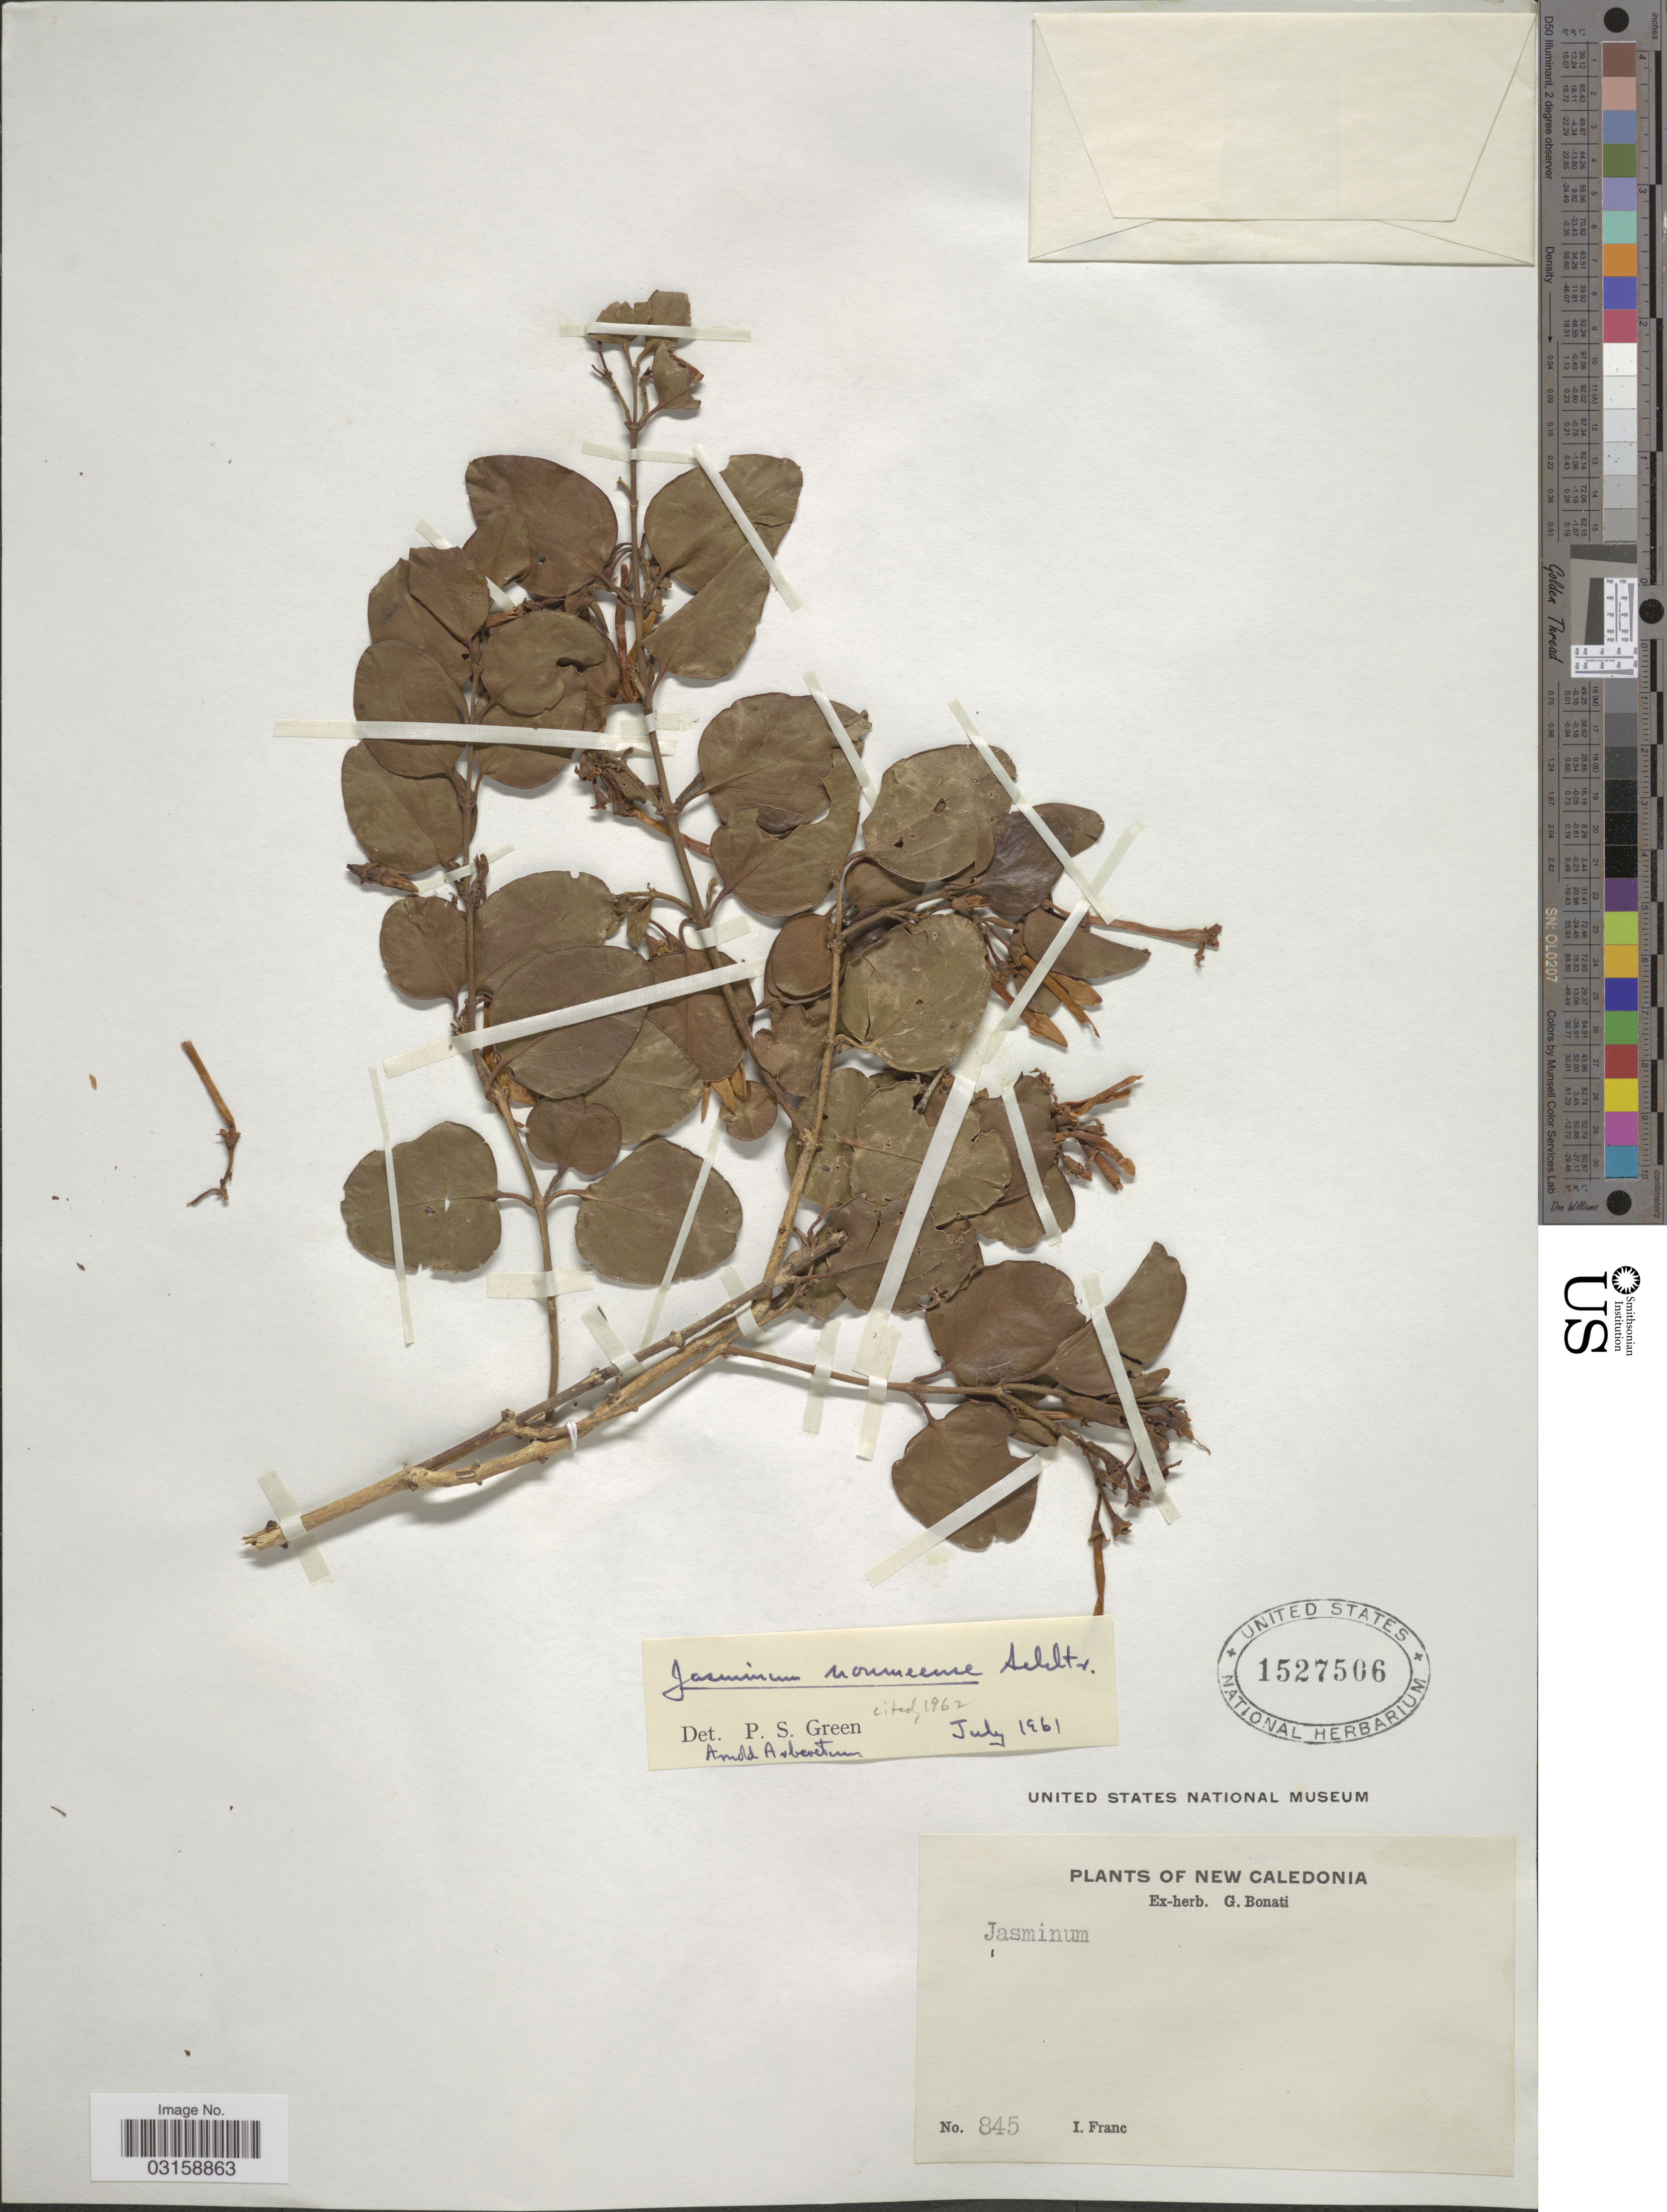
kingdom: Plantae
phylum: Tracheophyta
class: Magnoliopsida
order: Lamiales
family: Oleaceae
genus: Jasminum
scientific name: Jasminum noumeense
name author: Schltr.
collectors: I. Franc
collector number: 845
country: New Caledonia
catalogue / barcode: US 1527506